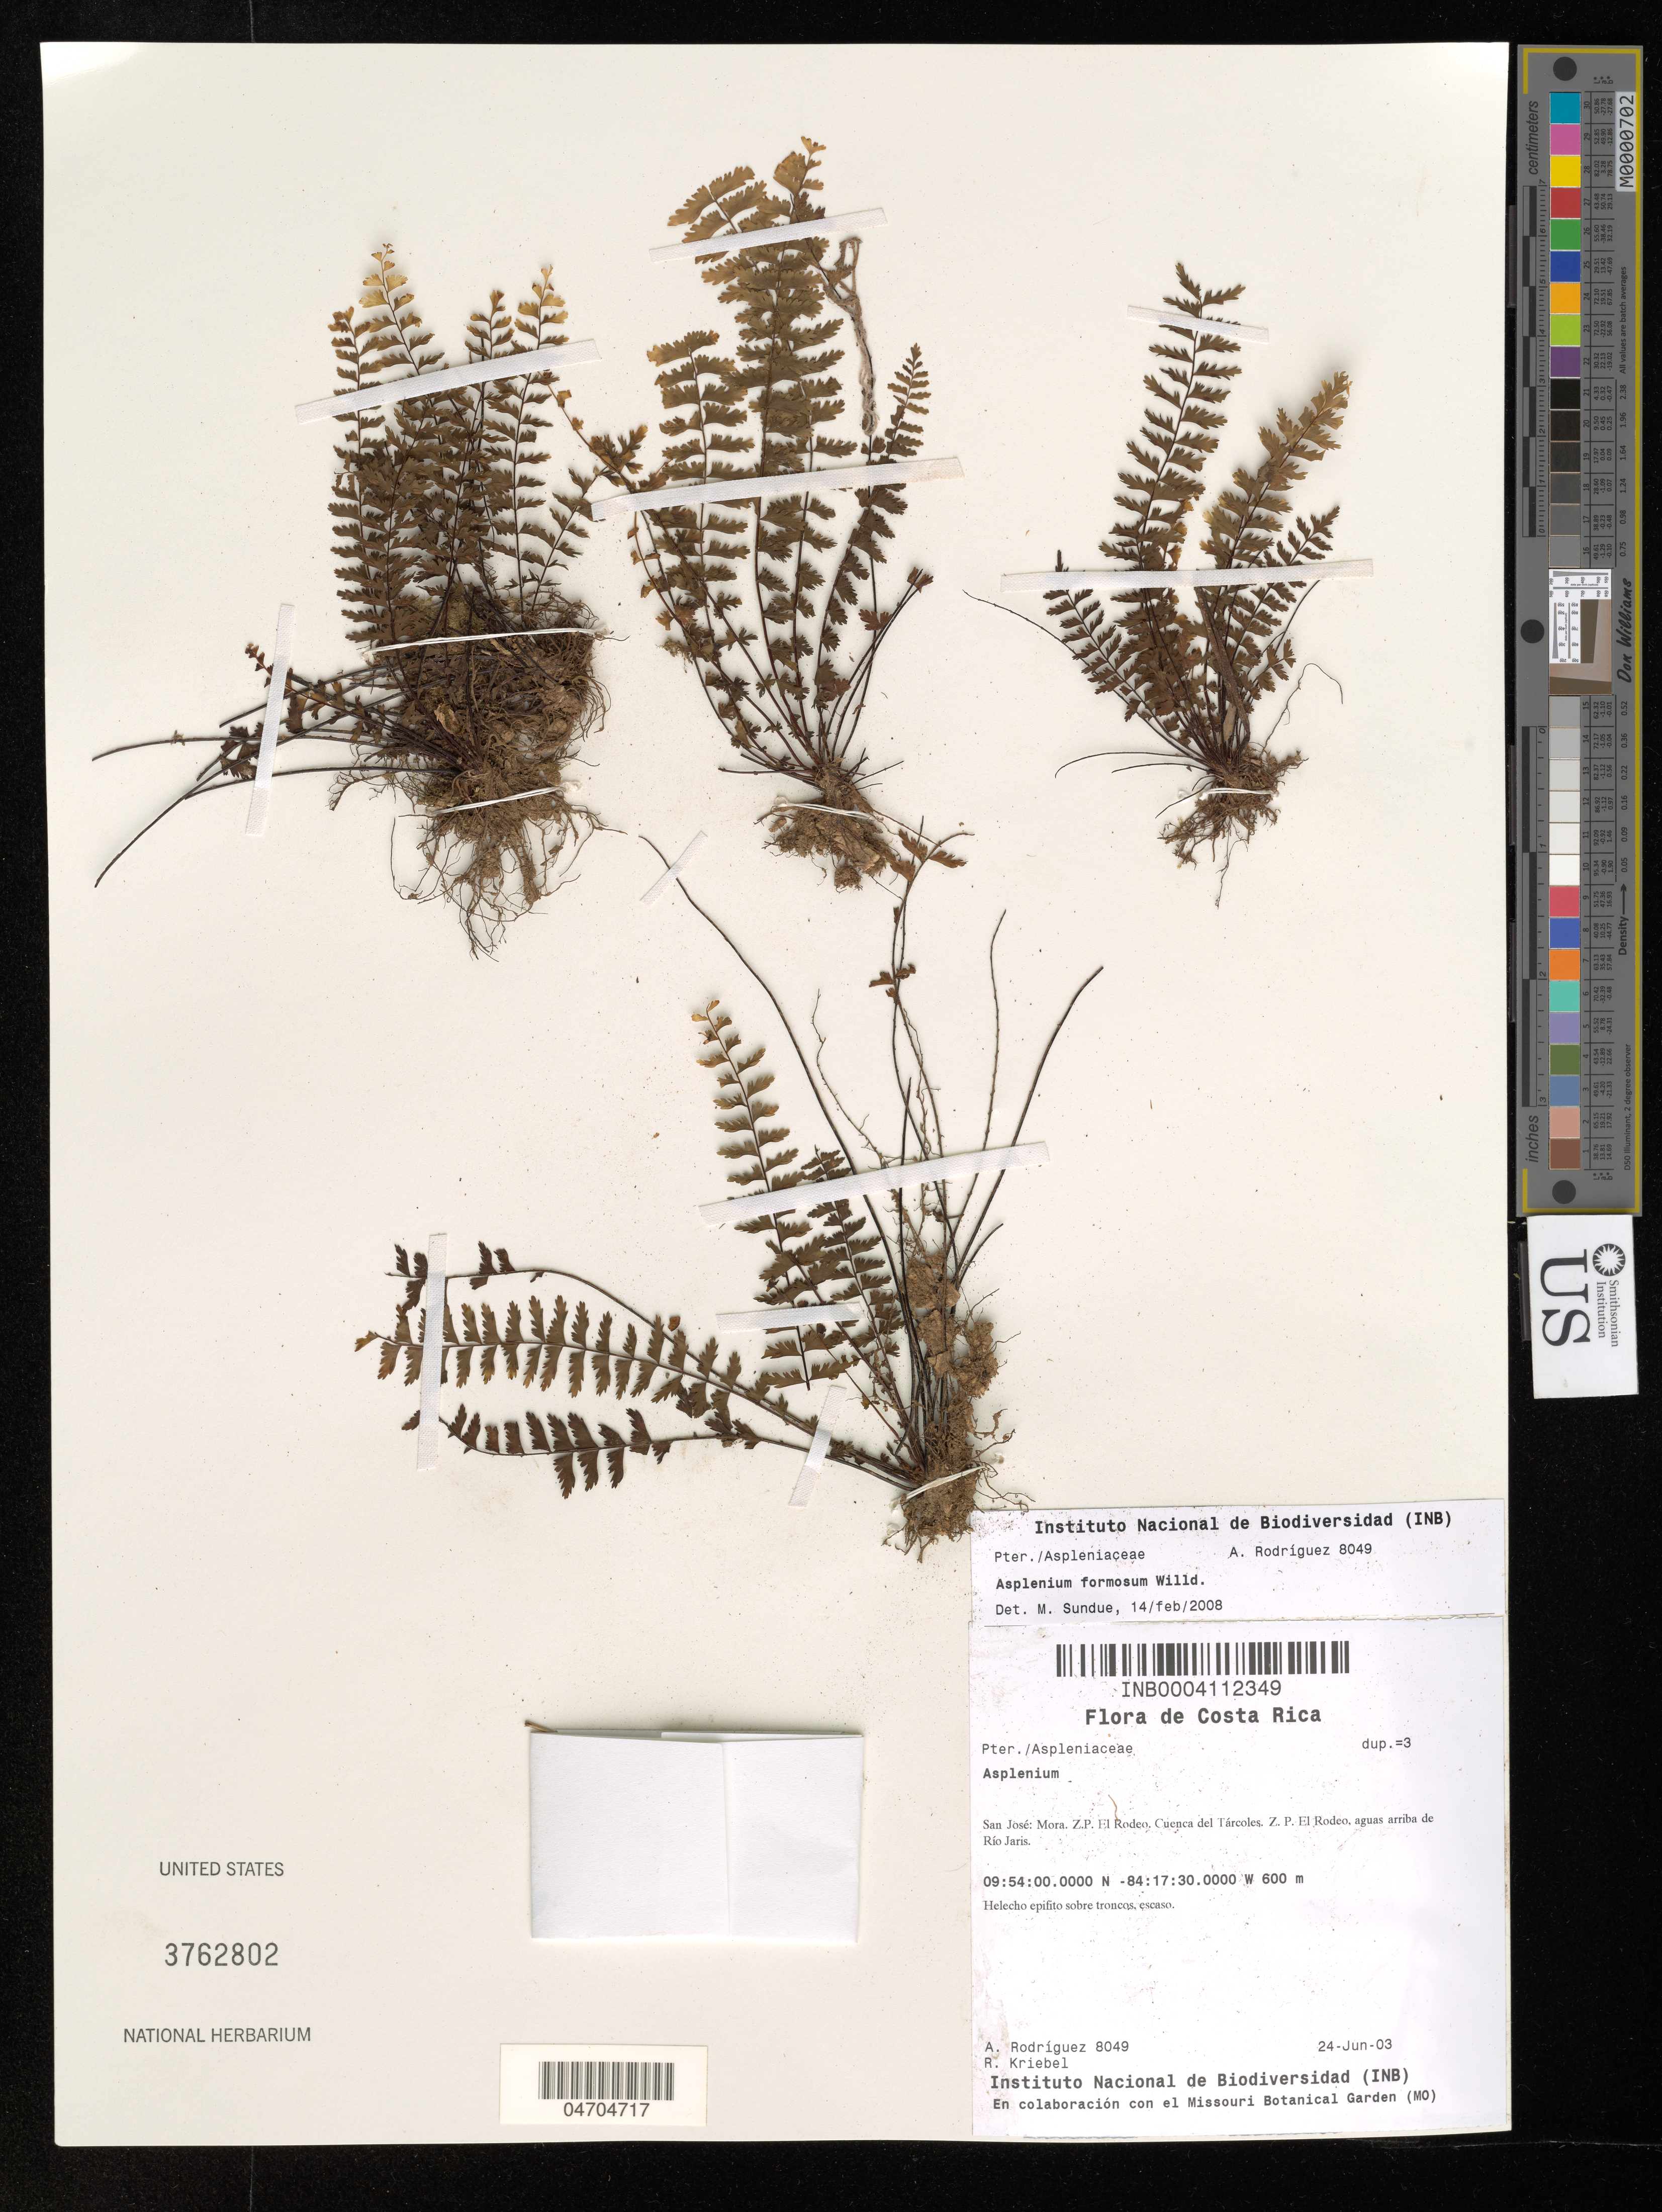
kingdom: Plantae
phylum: Tracheophyta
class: Polypodiopsida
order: Polypodiales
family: Aspleniaceae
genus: Asplenium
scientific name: Asplenium formosum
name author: Willd.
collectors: A. Rodríguez & R. M. Kriebel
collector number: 8049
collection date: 2003-06-24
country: Costa Rica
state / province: San José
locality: Mora. Z. P. El Rodeo. Cuenca del Tárcoles. Z. P. El Rodeo, aguas arriba de Río Jaris.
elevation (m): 600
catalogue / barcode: US 3762802